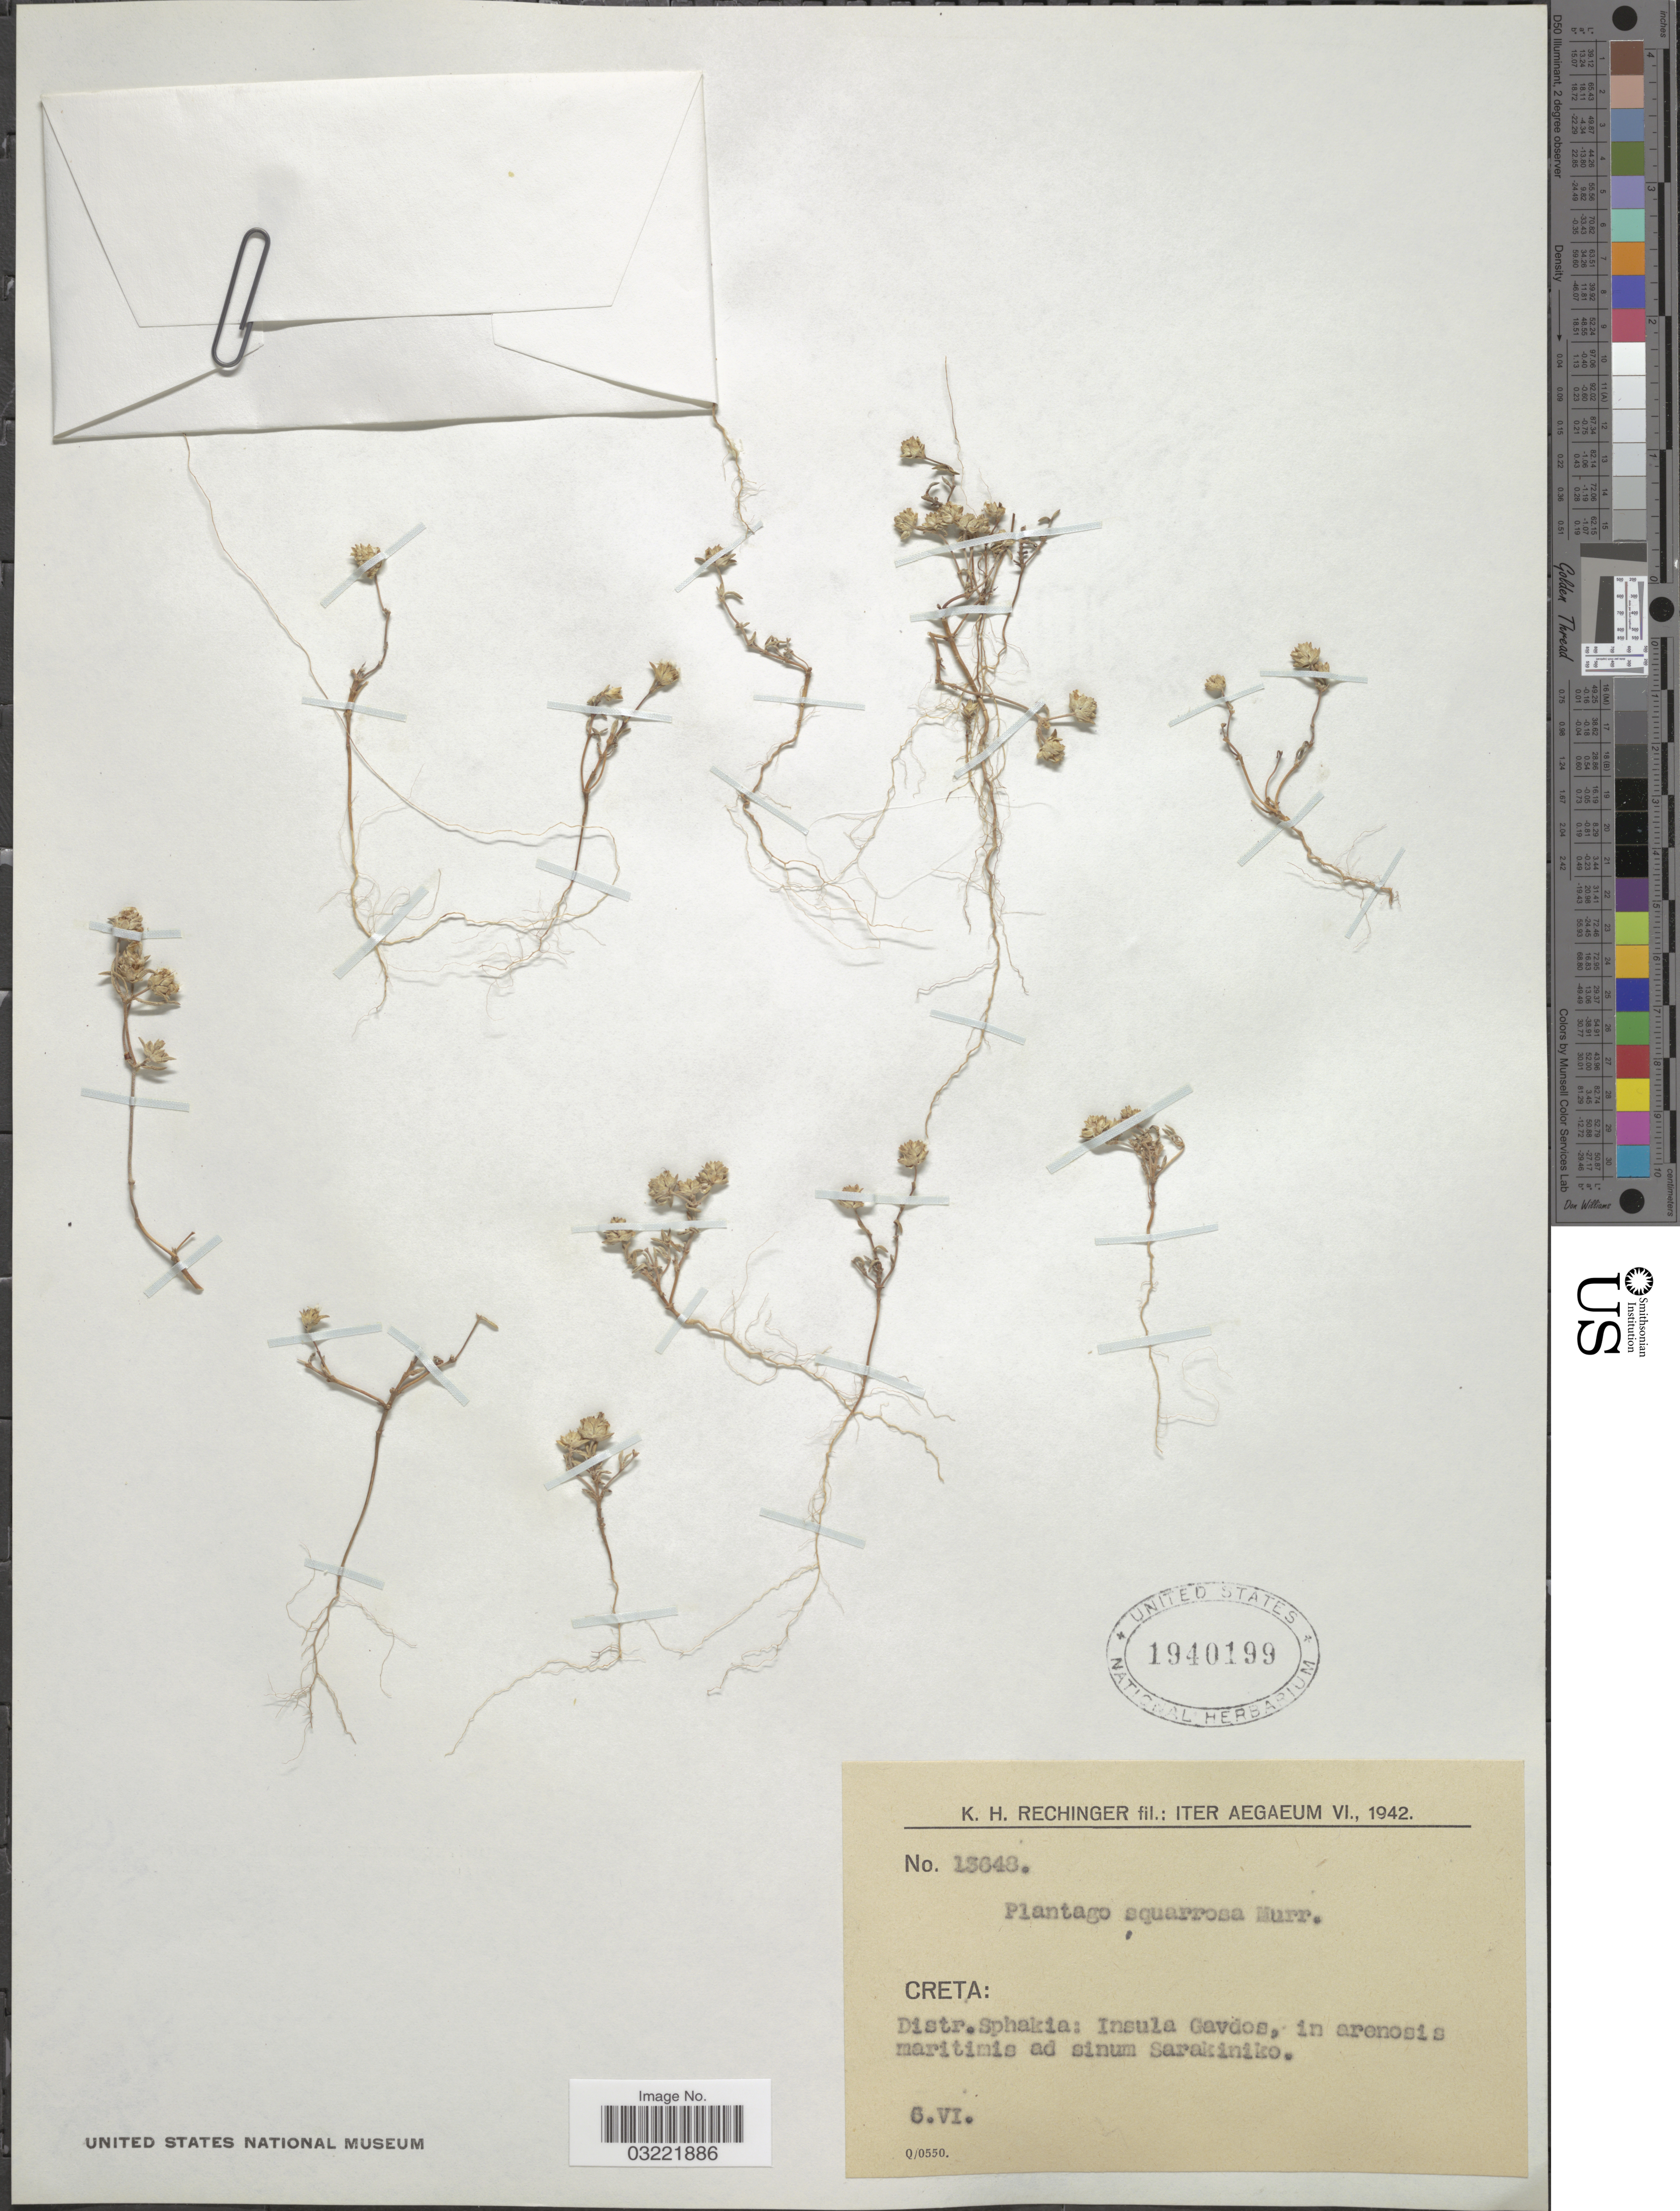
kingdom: Plantae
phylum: Tracheophyta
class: Magnoliopsida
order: Lamiales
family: Plantaginaceae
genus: Plantago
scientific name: Plantago squarrosa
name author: Murray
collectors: K. H. Rechinger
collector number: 13648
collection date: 1942-06-06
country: Greece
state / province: Crete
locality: Aegaeum. Creta: Distr. Sphakia: Insula Gavdos, in arenosis maritimis ad sinum Sarakiniko.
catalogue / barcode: US 1940199